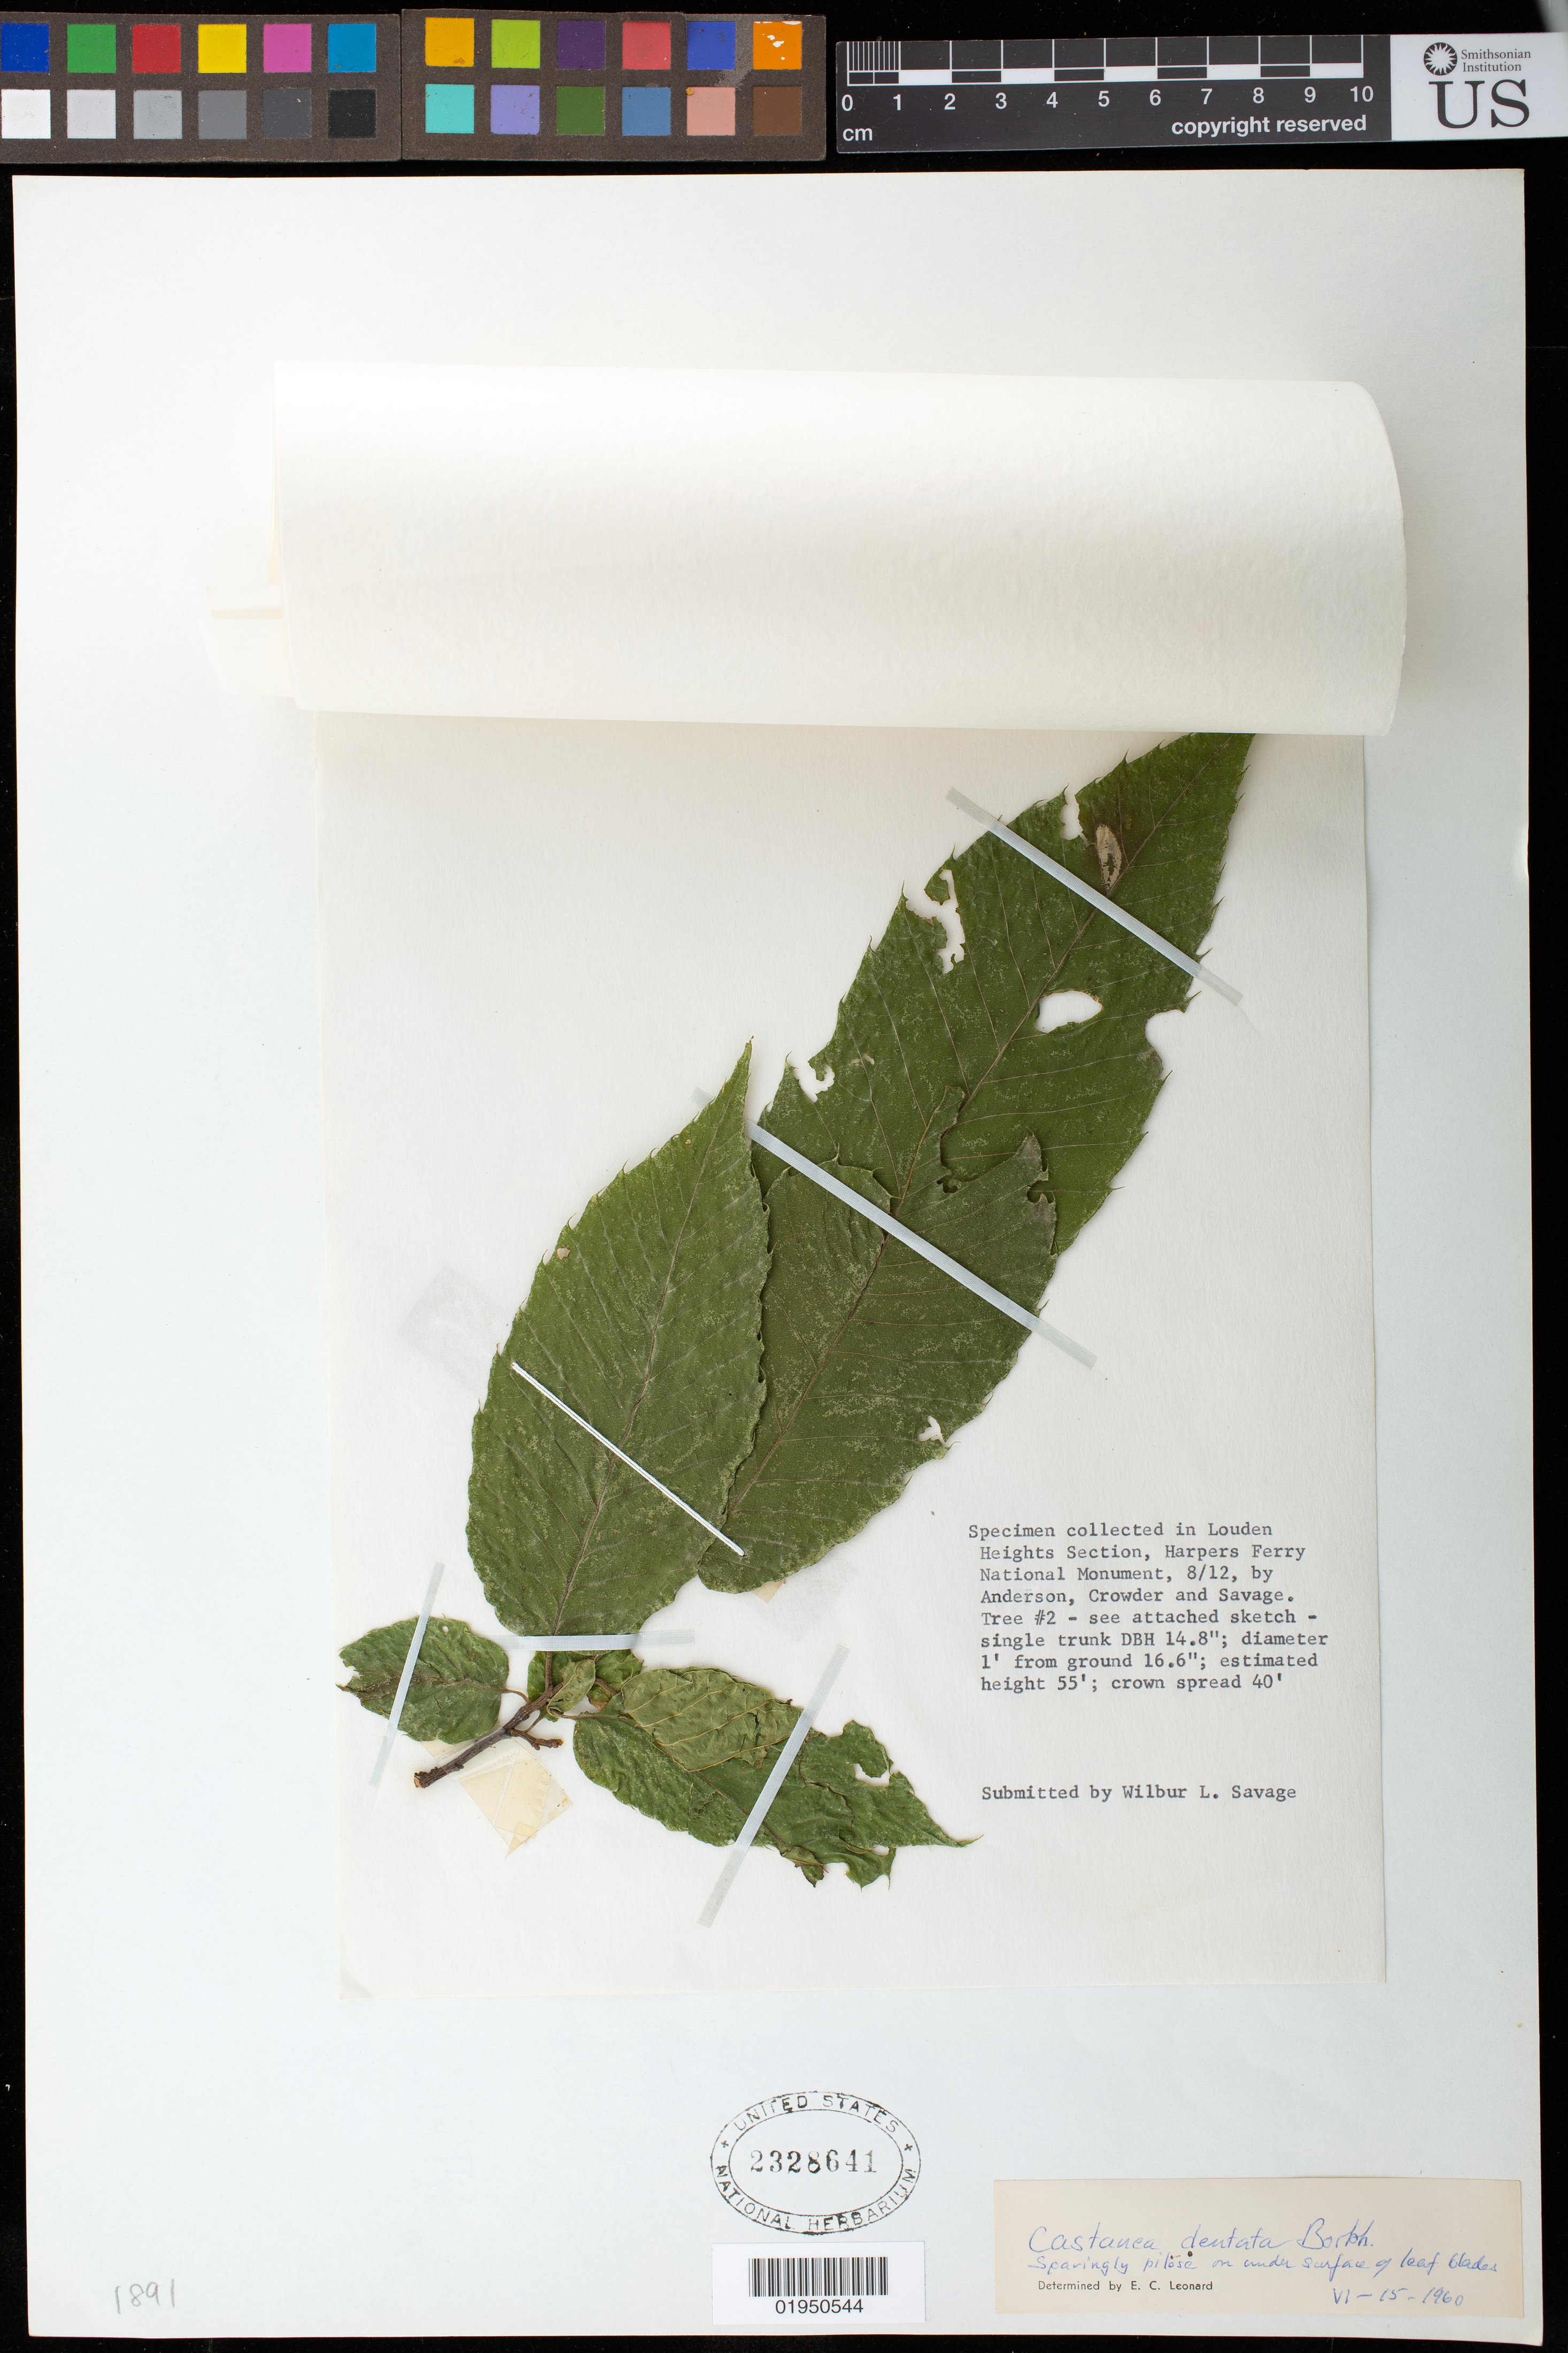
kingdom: Plantae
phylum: Tracheophyta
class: Magnoliopsida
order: Fagales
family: Fagaceae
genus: Castanea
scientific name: Castanea dentata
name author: (Marshall) Borkh.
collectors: -- Anderson, -- Crowder & -- Savage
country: United States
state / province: West Virginia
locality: Louden Heights Section, Harpers Ferry National Monument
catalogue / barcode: US 2328641